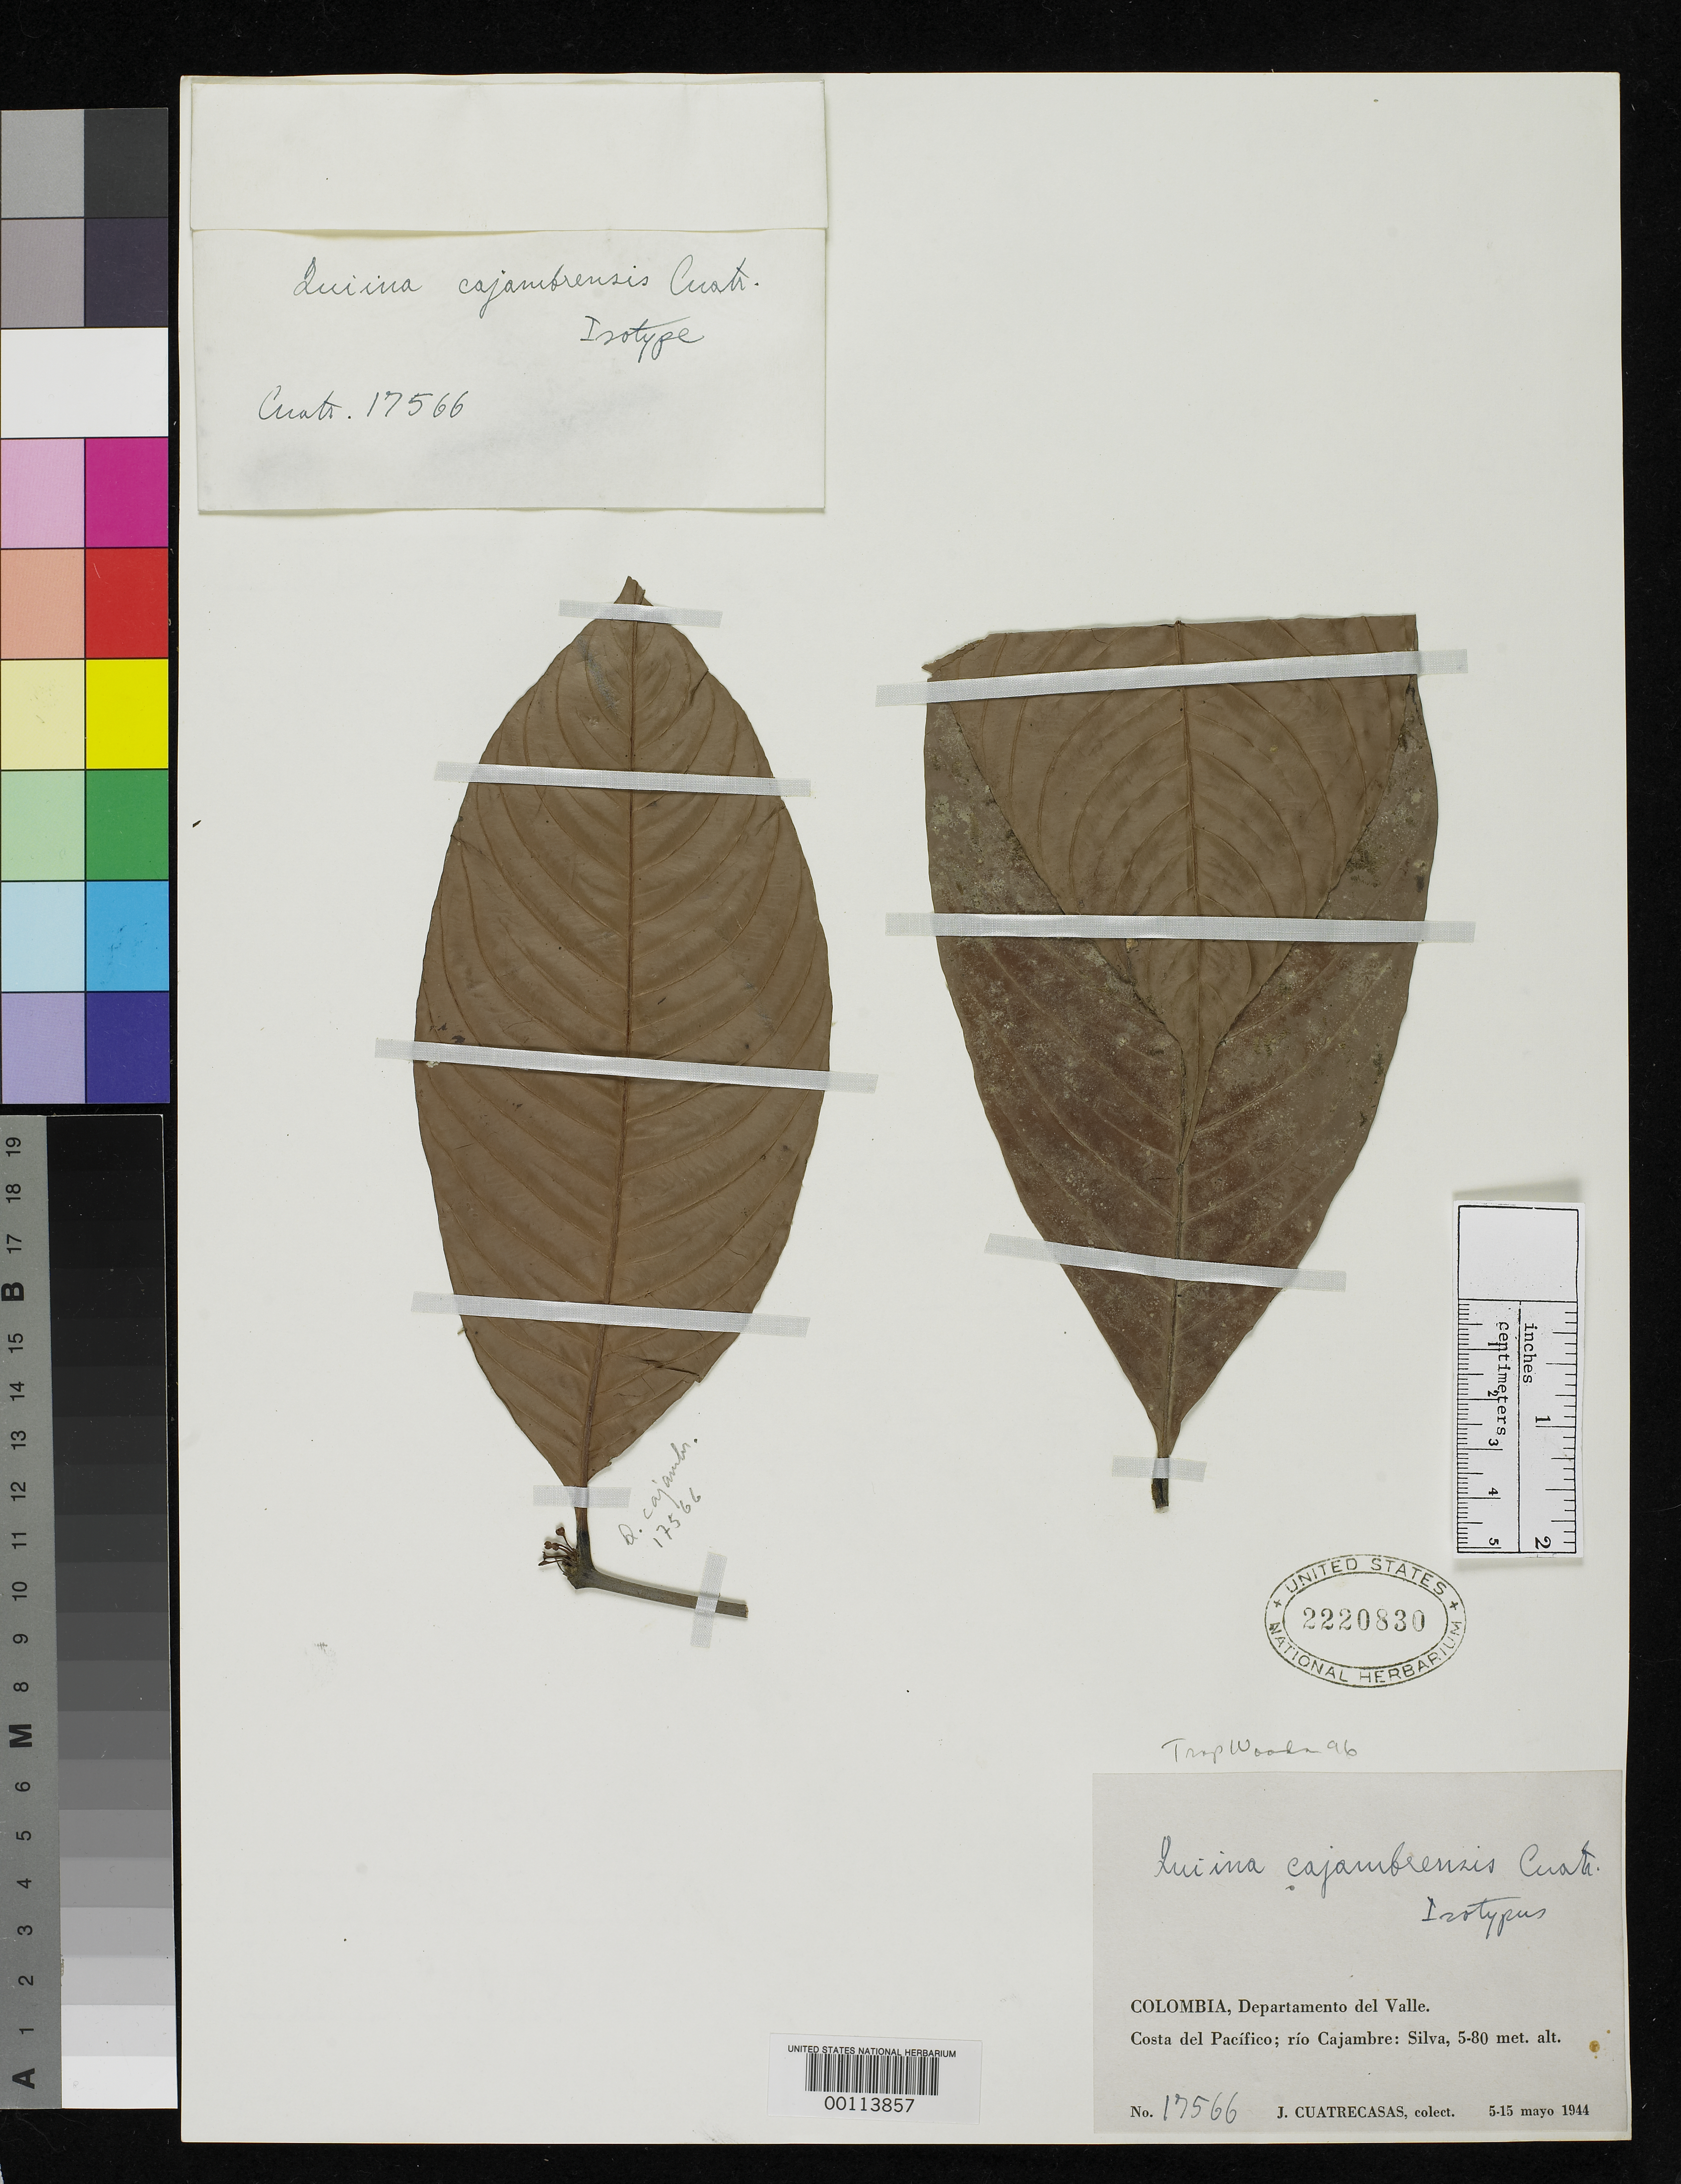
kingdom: Plantae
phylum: Tracheophyta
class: Magnoliopsida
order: Malpighiales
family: Quiinaceae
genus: Quiina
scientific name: Quiina cajambrensis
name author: Cuatrec.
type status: Isotype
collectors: J. Cuatrecasas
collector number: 17566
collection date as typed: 05 May 1944 to 15 May 1944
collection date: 1944-05-05/1944-05-15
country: Colombia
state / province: Valle del Cauca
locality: Pacific Coast, Rio Cajambre.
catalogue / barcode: US 2220830